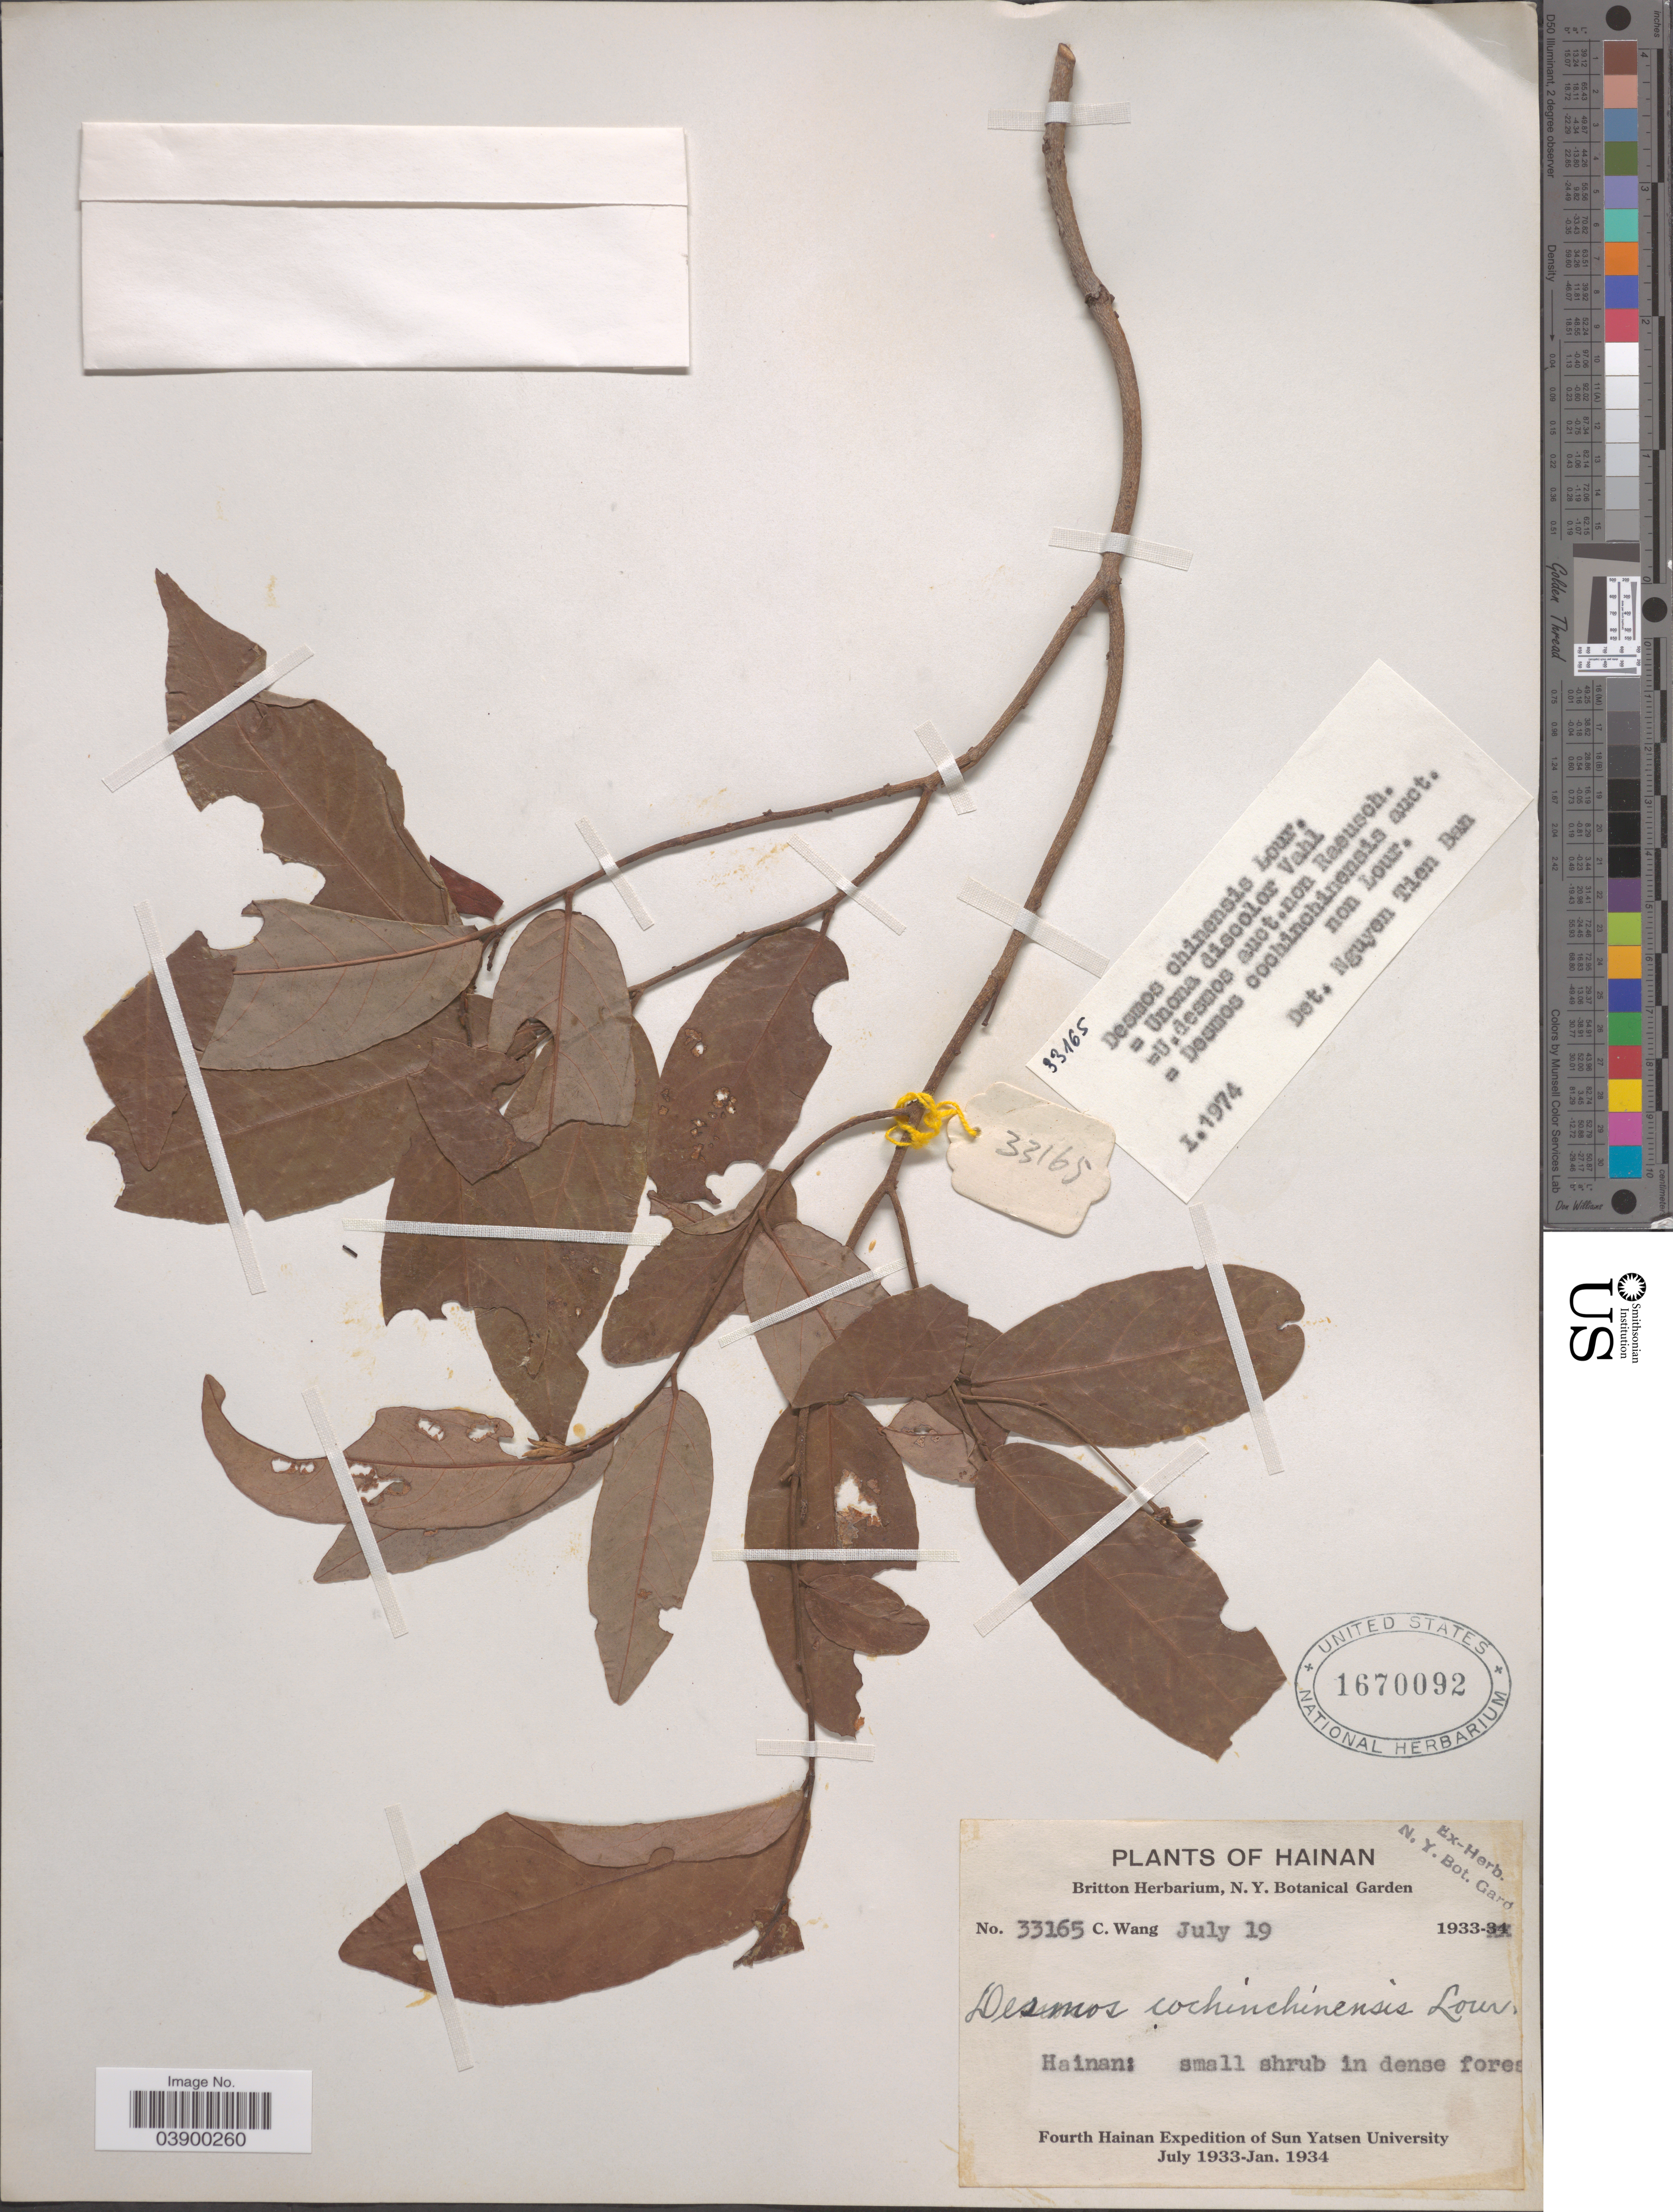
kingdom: Plantae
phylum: Tracheophyta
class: Magnoliopsida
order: Magnoliales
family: Annonaceae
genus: Desmos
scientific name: Desmos chinensis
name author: Lour.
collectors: C. Wang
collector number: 33165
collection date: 1933-07-19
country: China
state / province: Hainan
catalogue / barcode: US 1670092